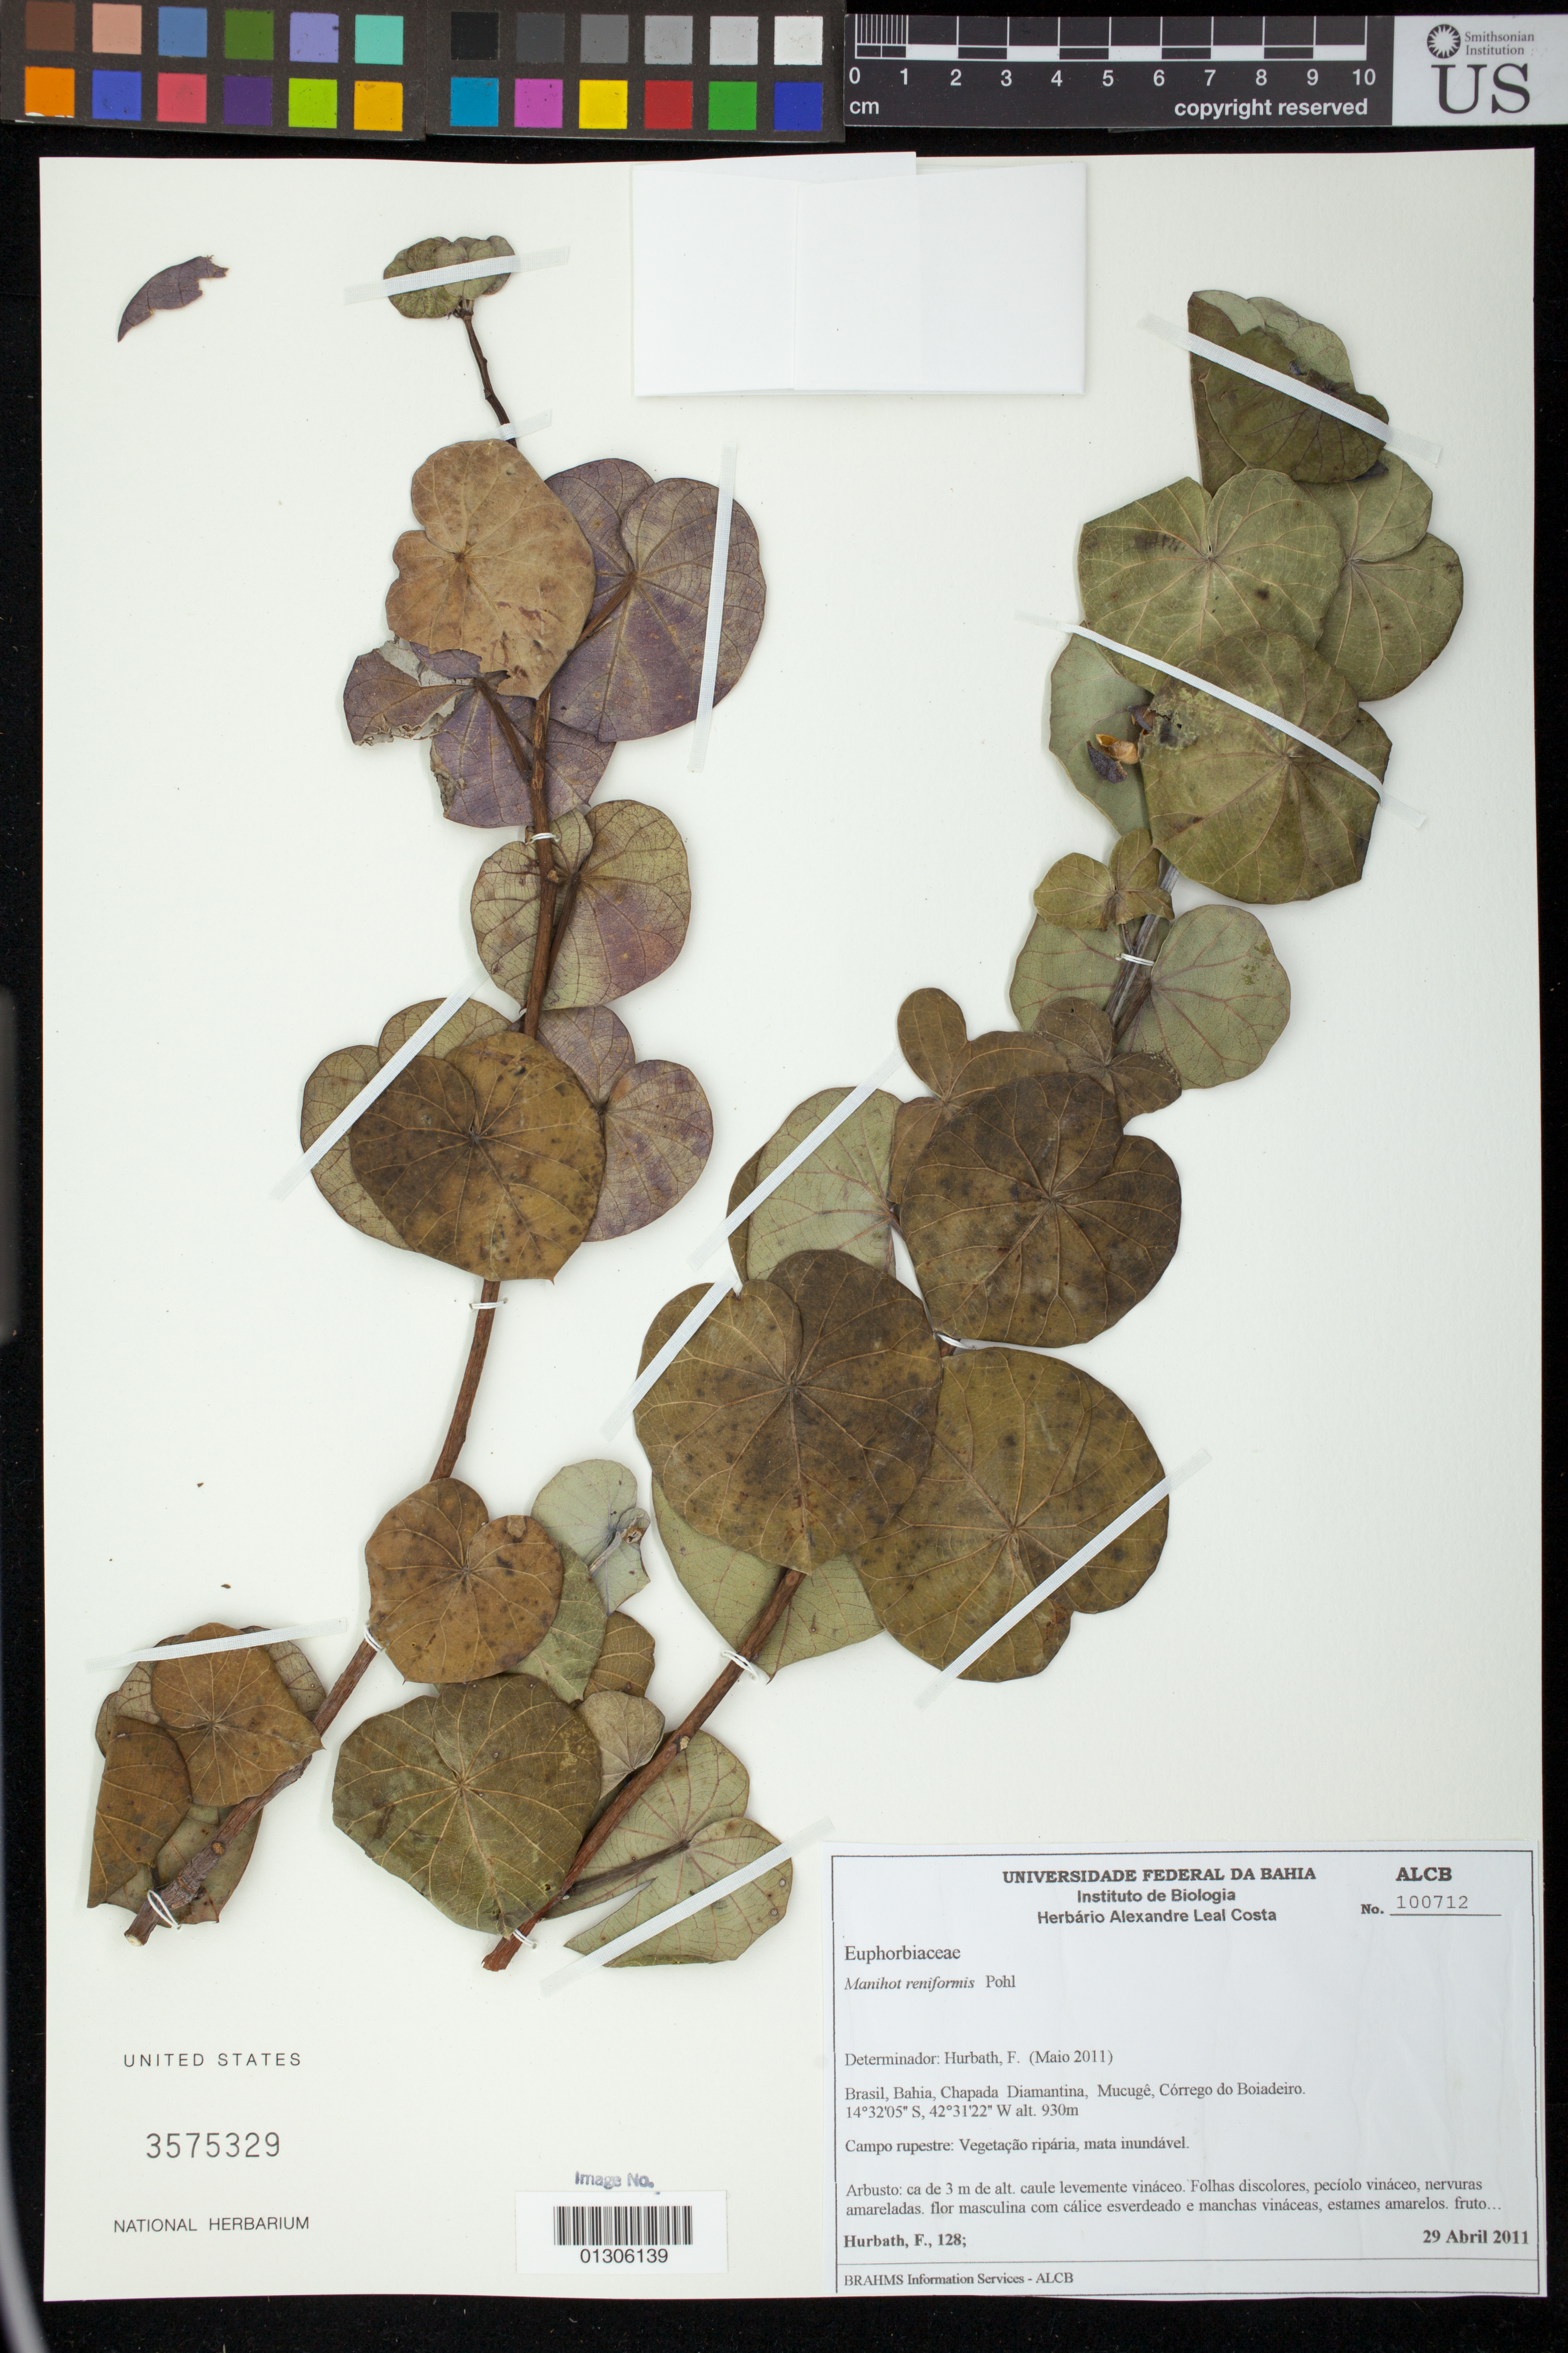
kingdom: Plantae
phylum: Tracheophyta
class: Magnoliopsida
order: Malpighiales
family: Euphorbiaceae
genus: Manihot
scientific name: Manihot reniformis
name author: Pohl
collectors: F. Hurbath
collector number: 128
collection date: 2011-04-29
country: Brazil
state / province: Bahia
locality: Chapada Diamantina, Mucuge, Corrego do Boiadeiro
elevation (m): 930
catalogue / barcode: US 3575329